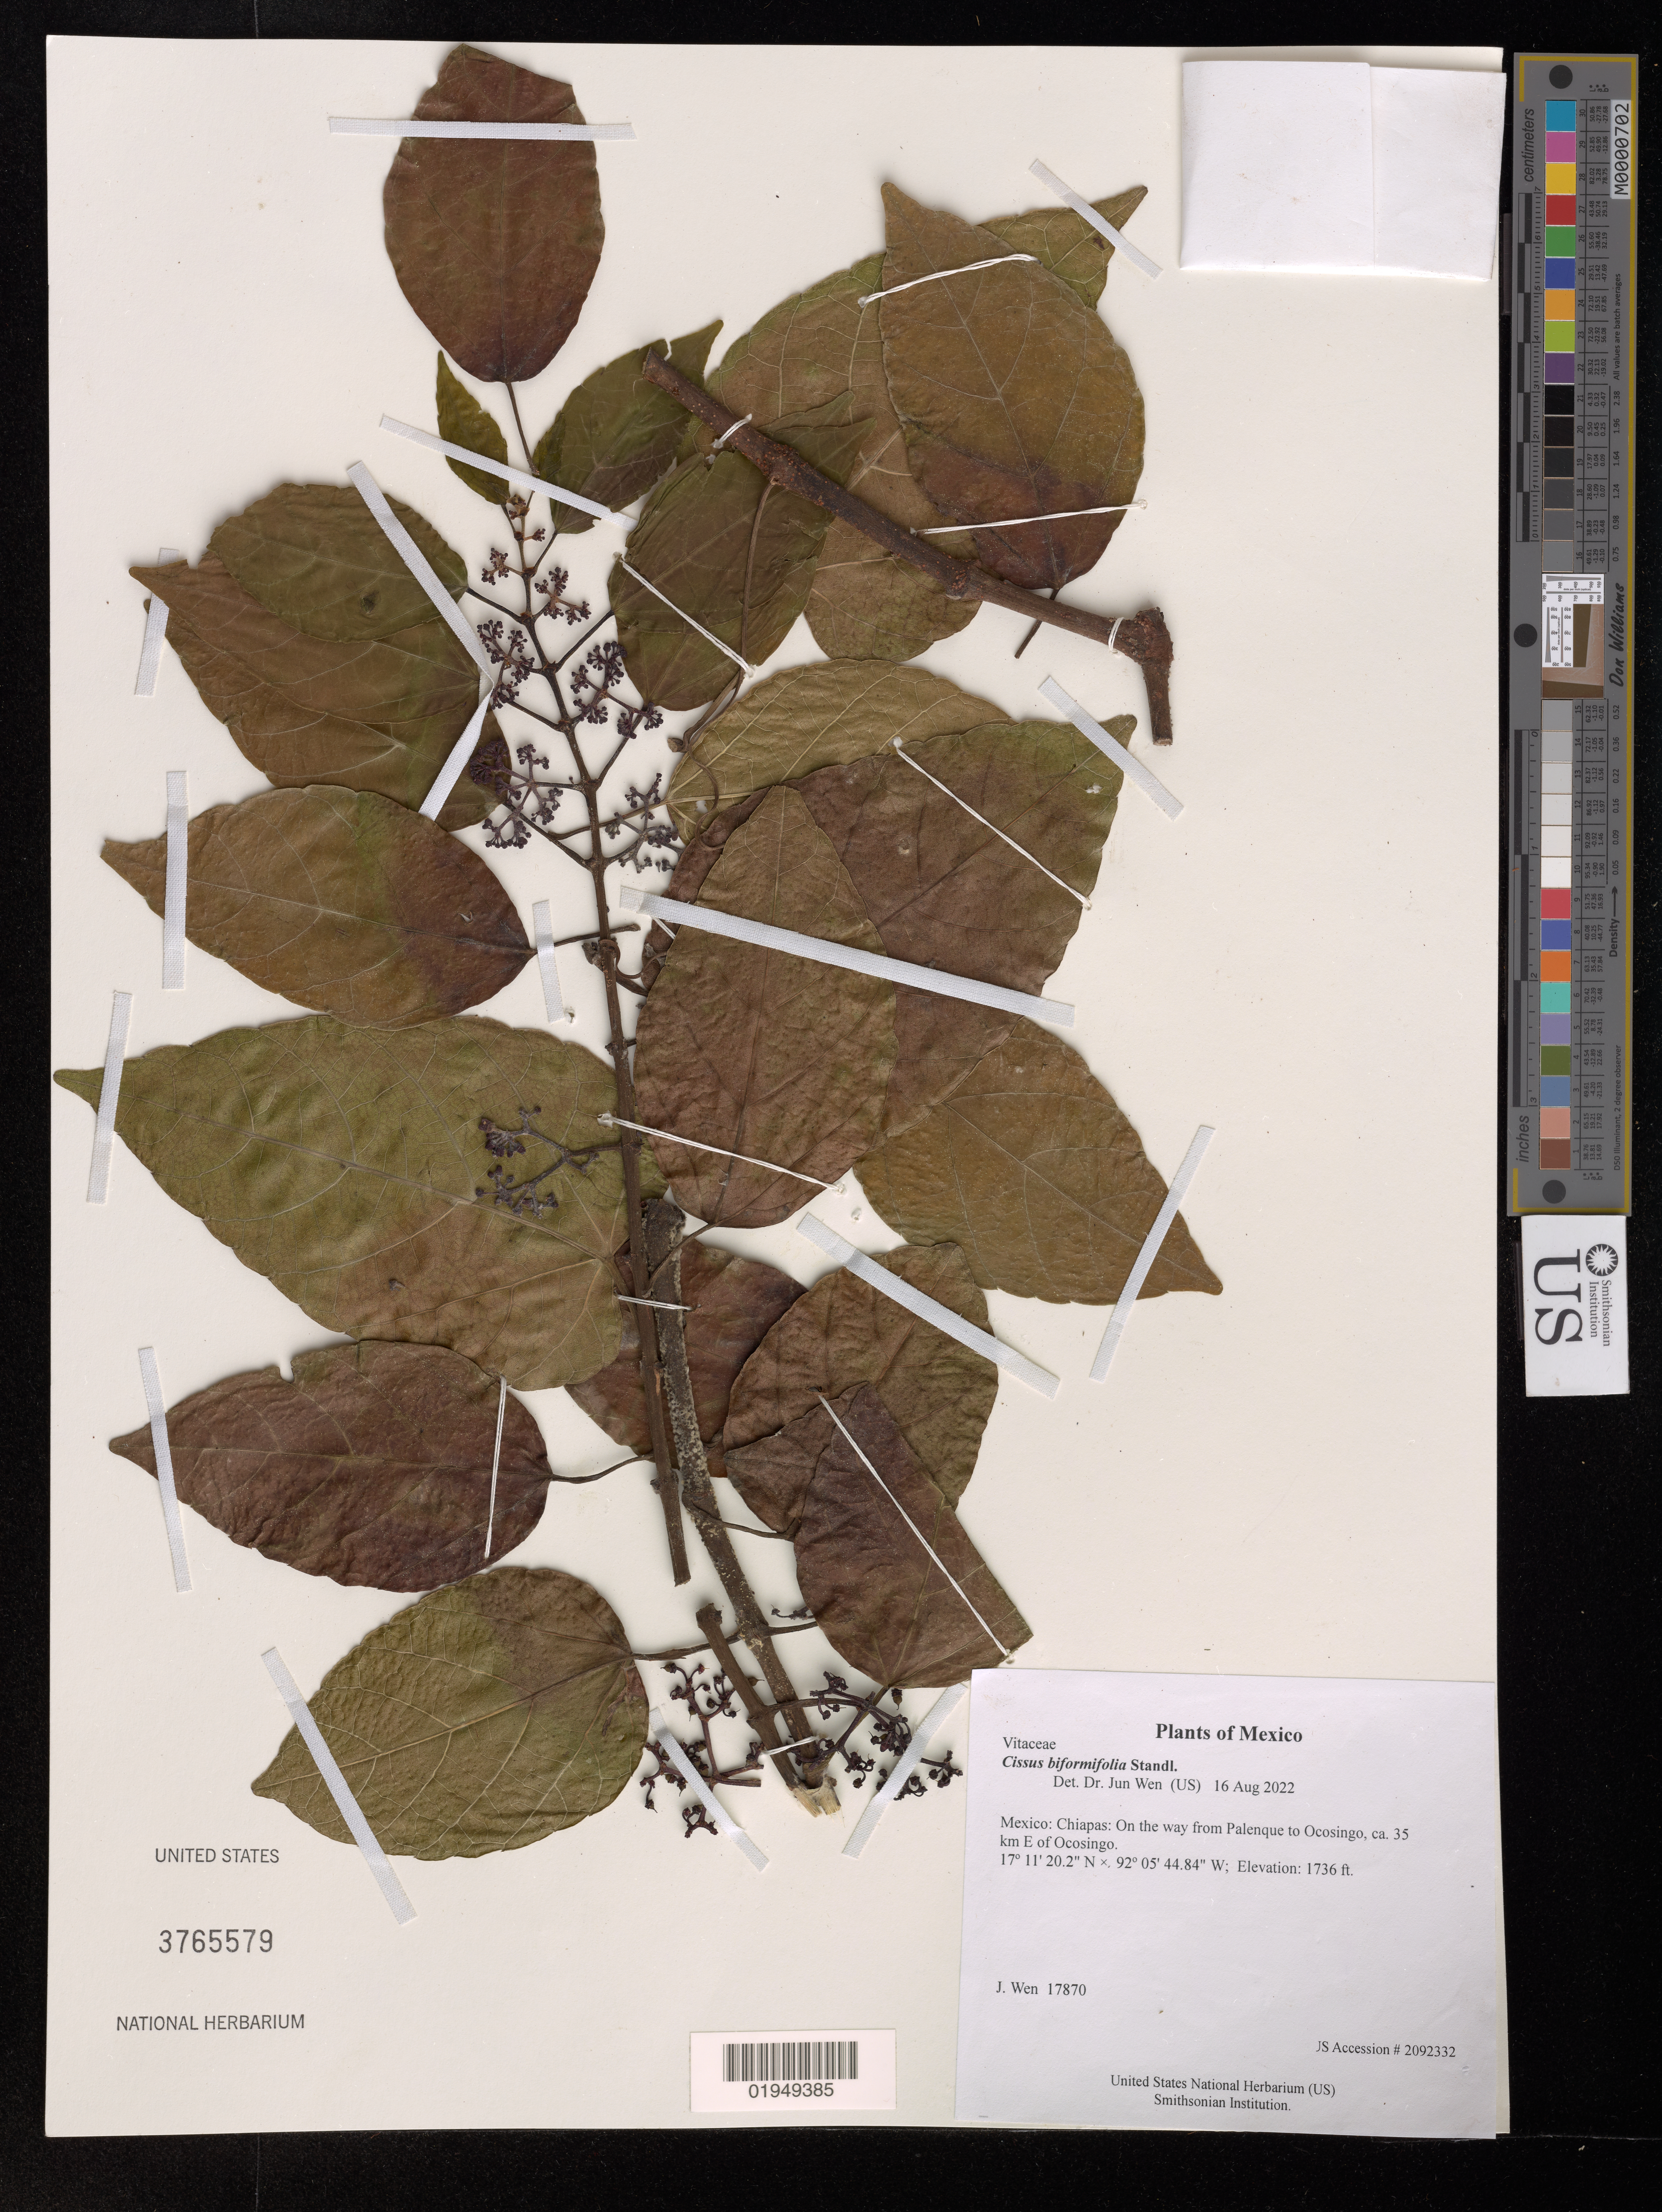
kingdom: Plantae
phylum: Tracheophyta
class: Magnoliopsida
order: Vitales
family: Vitaceae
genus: Cissus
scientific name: Cissus biformifolia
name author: Standl.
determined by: Wen, Jun, (BOT), Smithsonian Institution - National Museum of Natural History (UNITED STATES)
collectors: J. Wen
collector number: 17870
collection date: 2022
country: Mexico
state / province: Chiapas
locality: On the way from Palenque to Ocosingo, ca. 35 km E of Ocosingo.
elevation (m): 529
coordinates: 17 11.337 N, 92 05.7474 W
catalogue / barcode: US 3765579